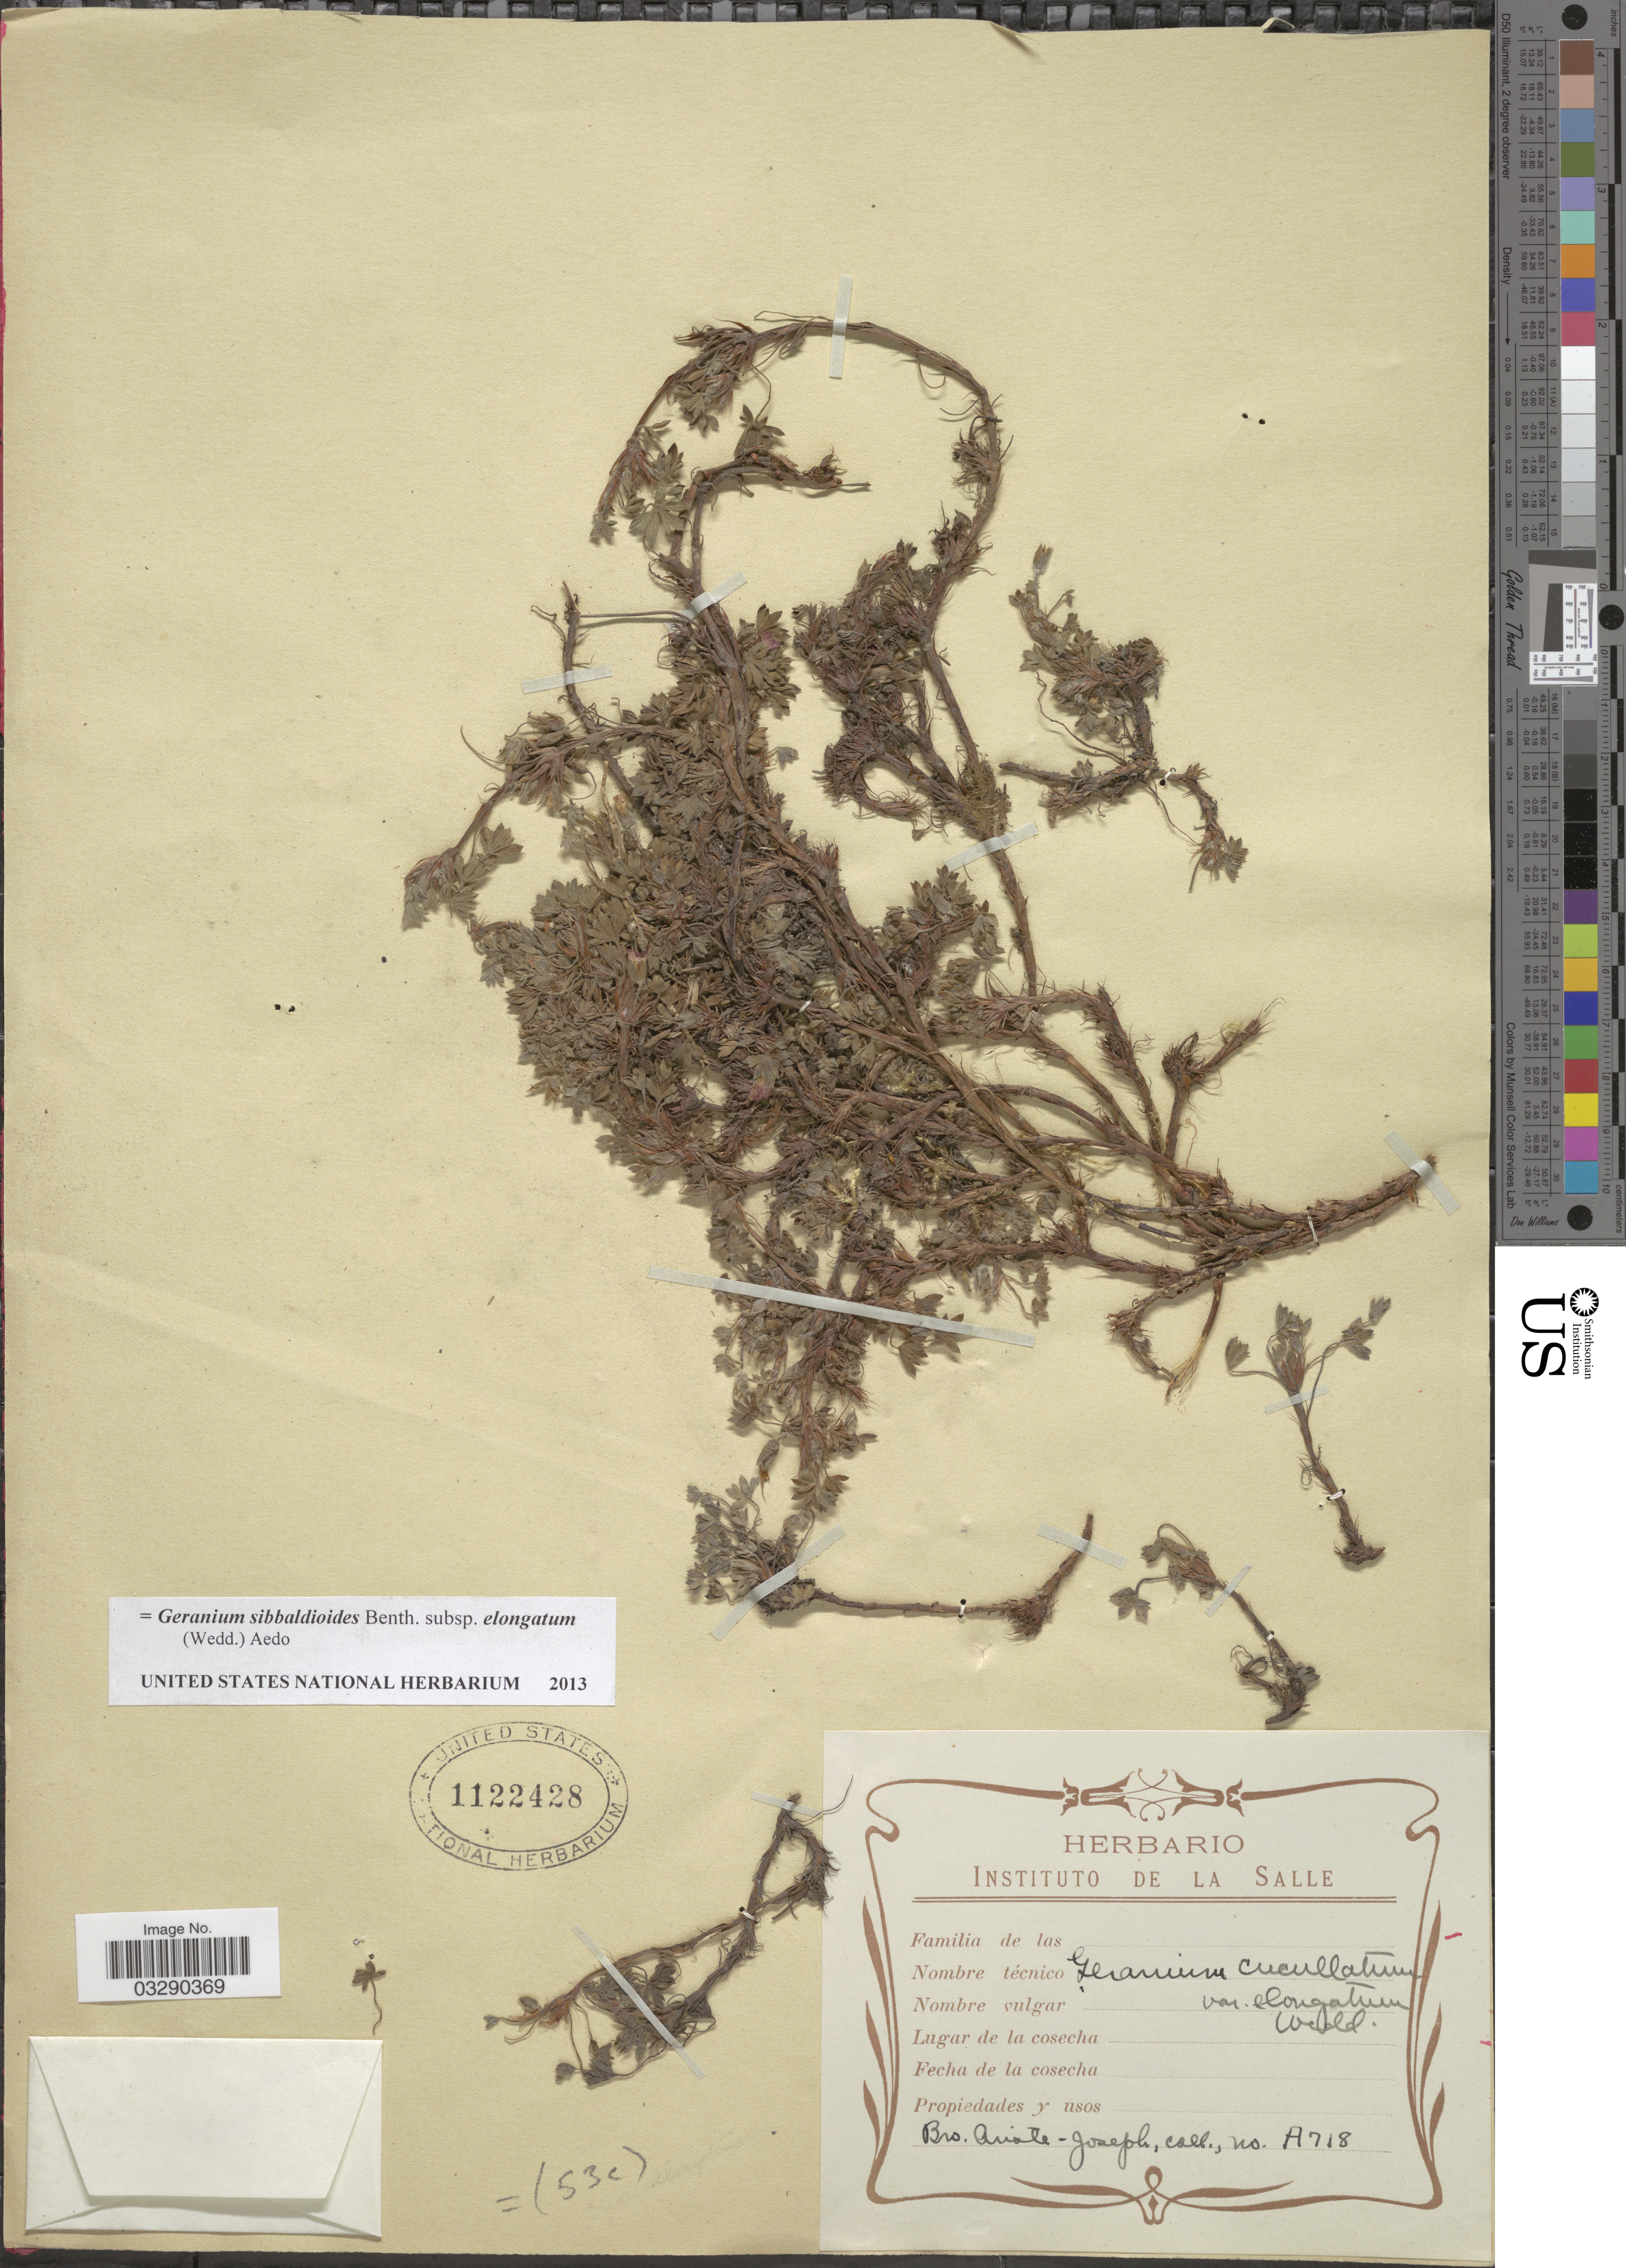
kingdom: Plantae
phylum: Tracheophyta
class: Magnoliopsida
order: Geraniales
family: Geraniaceae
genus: Geranium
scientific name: Geranium sibbaldioides subsp. elongatum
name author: (Wedd.) Aedo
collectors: Bro. Ariste-Joseph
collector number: A718*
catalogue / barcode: US 1122428